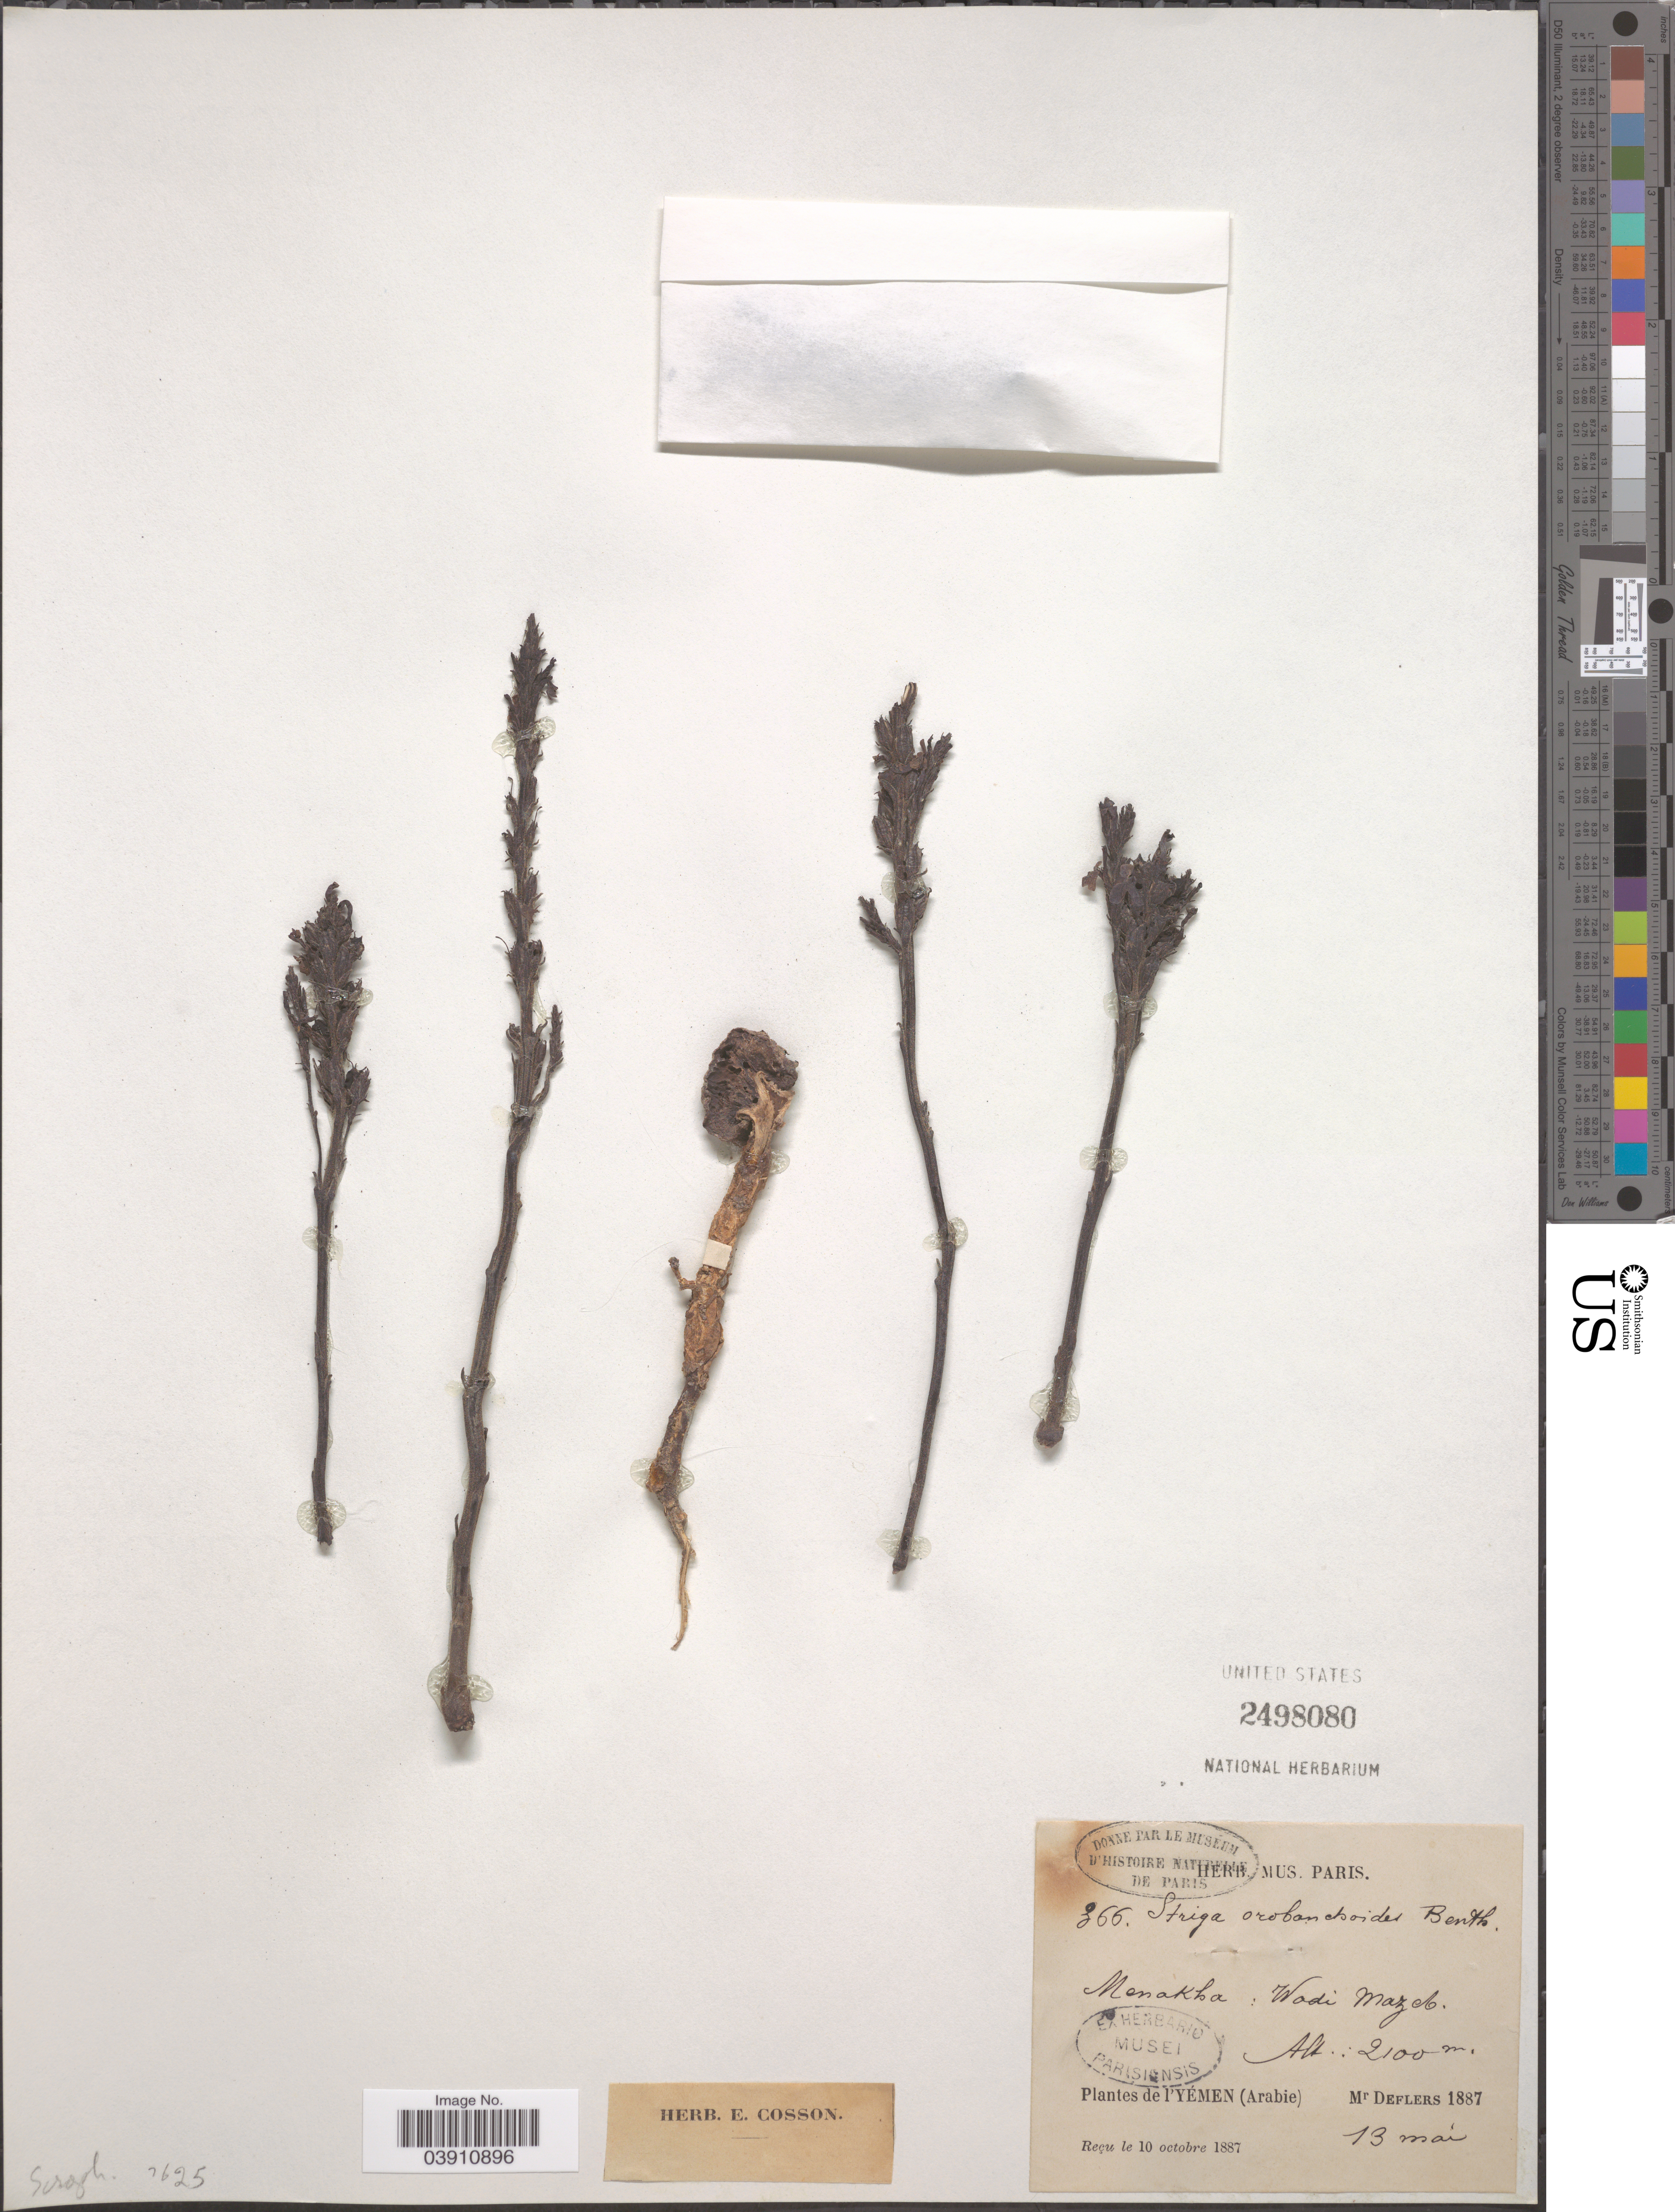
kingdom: Plantae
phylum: Tracheophyta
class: Magnoliopsida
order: Lamiales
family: Orobanchaceae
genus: Striga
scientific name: Striga orobanchoides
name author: (R. Br.) Benth.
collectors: -. Deflers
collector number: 366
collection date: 1887-05-13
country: Yemen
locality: Menakha: Wadi Mazeb. l'Yémen (Arabie).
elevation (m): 2100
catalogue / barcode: US 2498080